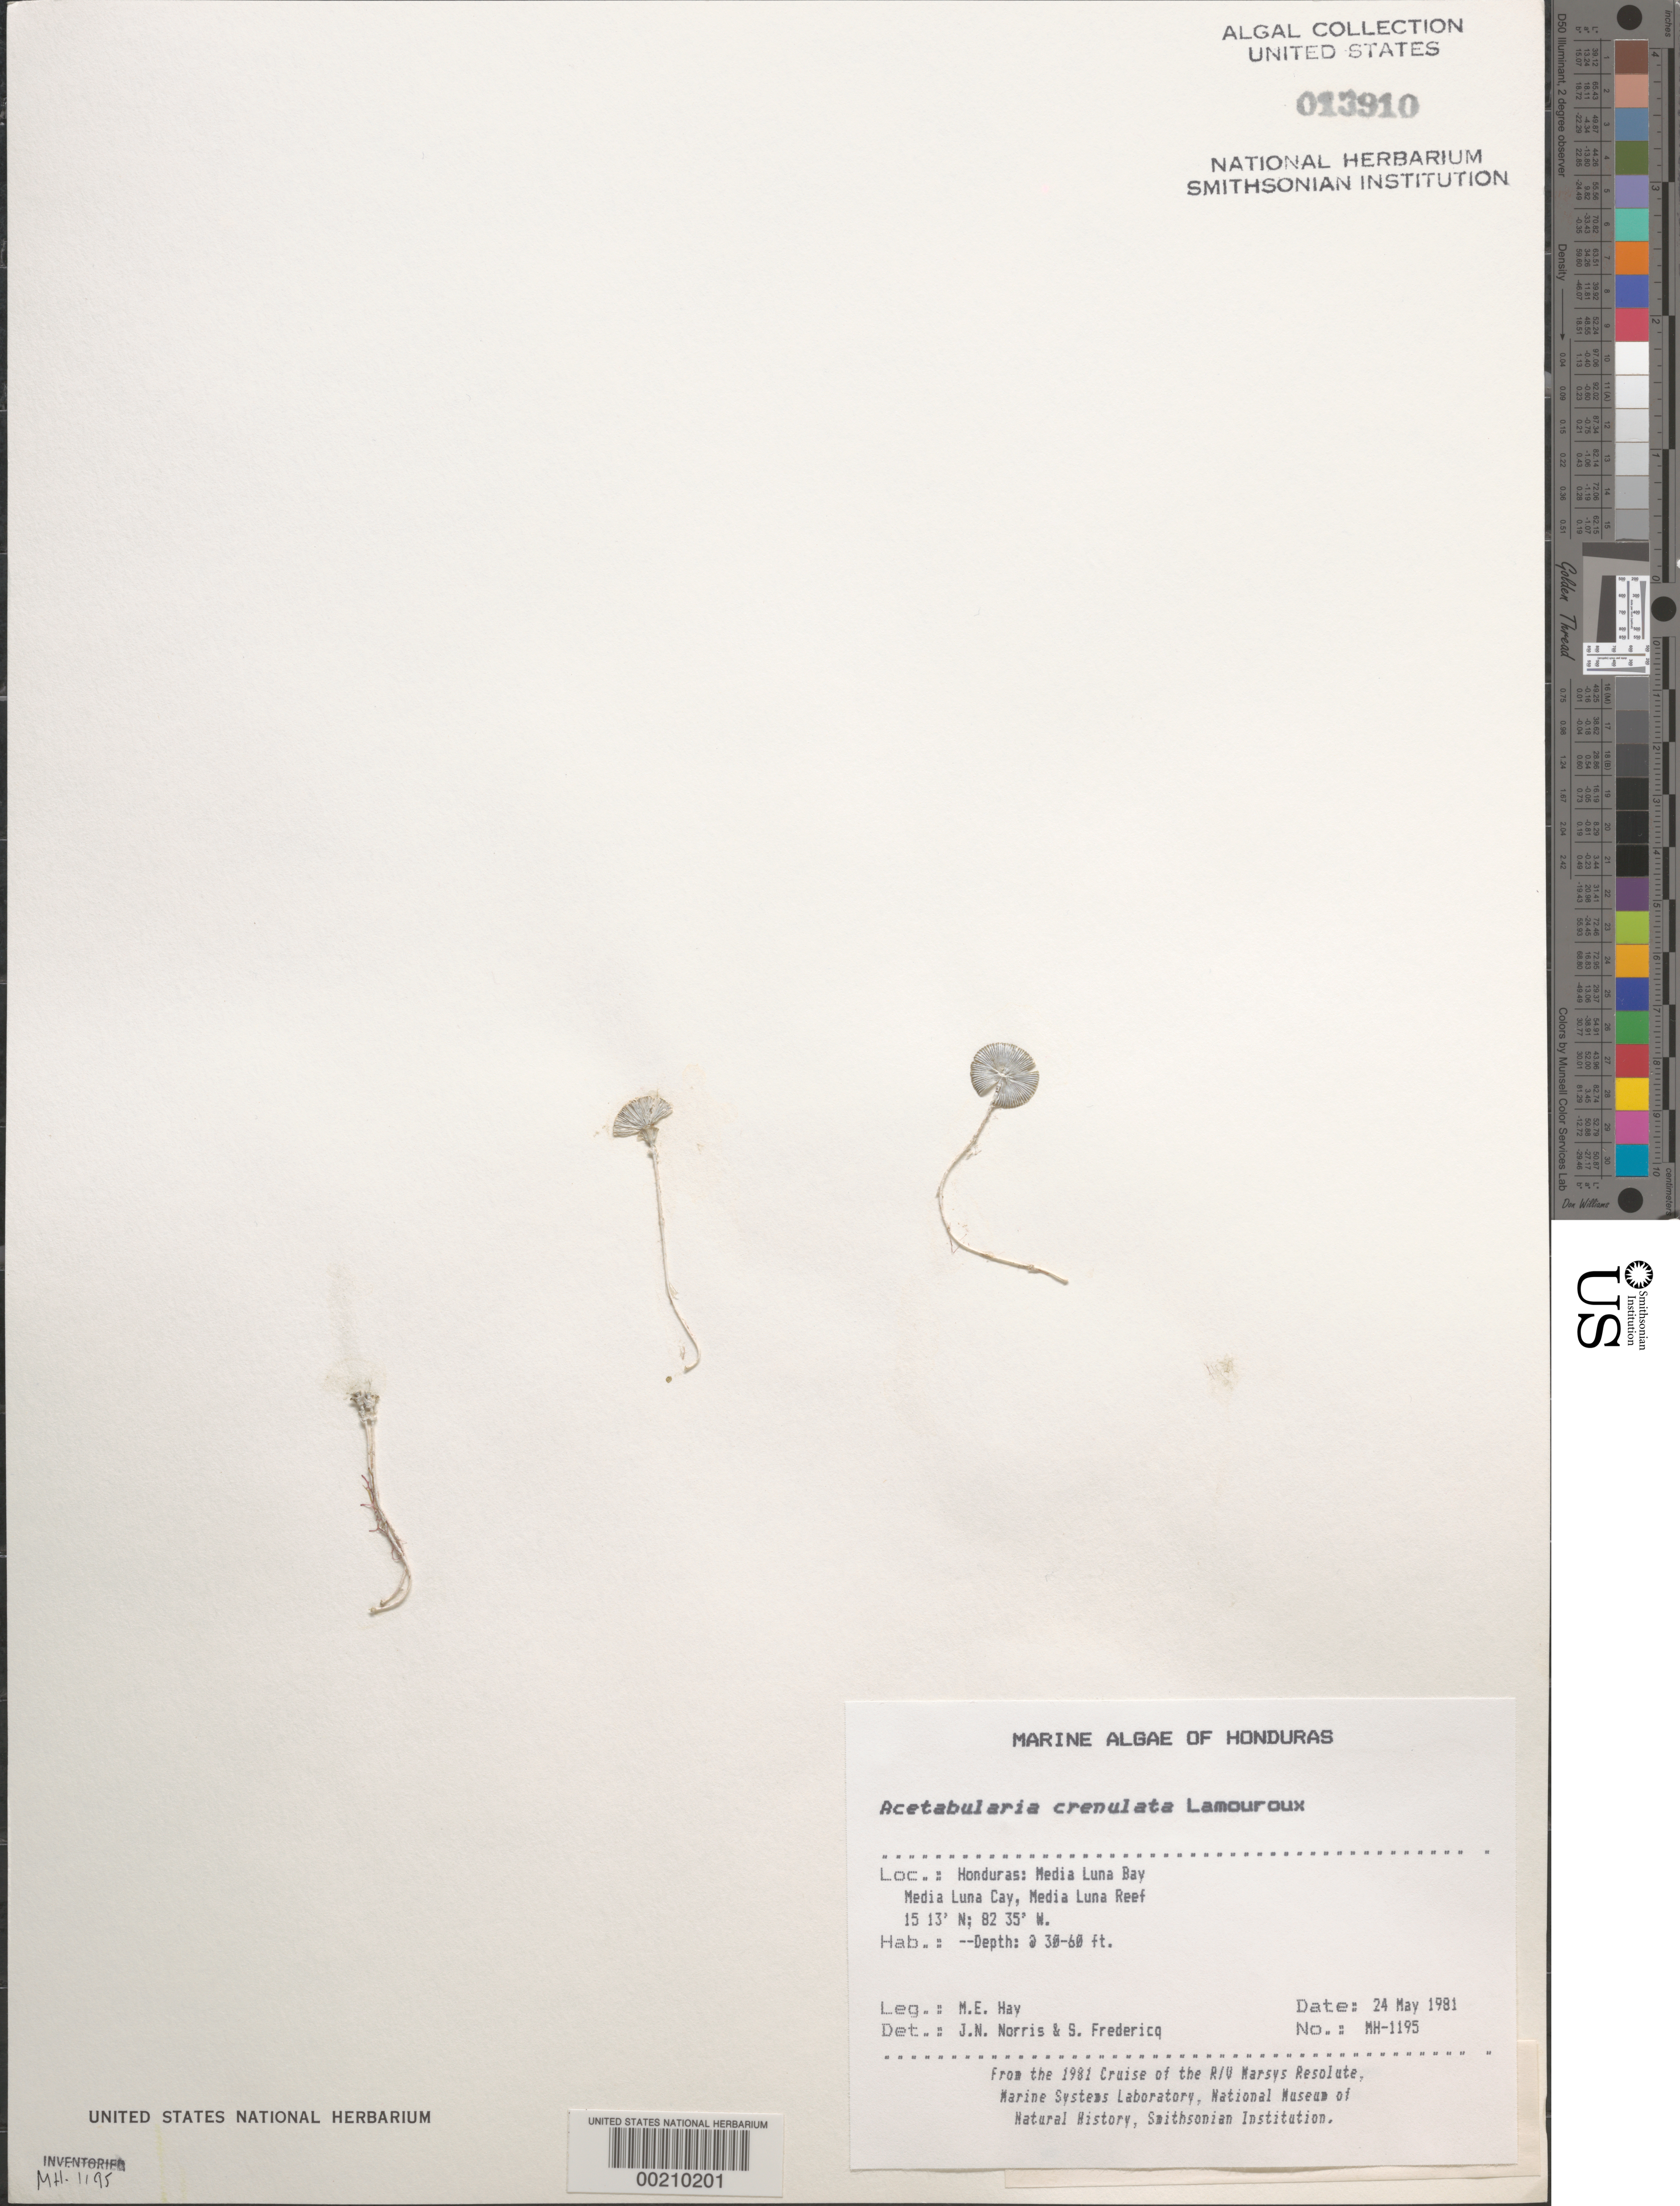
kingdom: Plantae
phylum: Chlorophyta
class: Ulvophyceae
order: Dasycladales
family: Polyphysaceae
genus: Acetabularia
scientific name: Acetabularia acetabulum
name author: J.V.Lamouroux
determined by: Norris, J. N.; Fredericq, S.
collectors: M. E. Hay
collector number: MEH-1195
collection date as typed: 24 May 1981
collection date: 1981-05-24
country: Honduras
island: Media Luna Cay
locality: Media Luna Bay, Media Luna Reef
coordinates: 15 13' N, 82 35' W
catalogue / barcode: US 13910